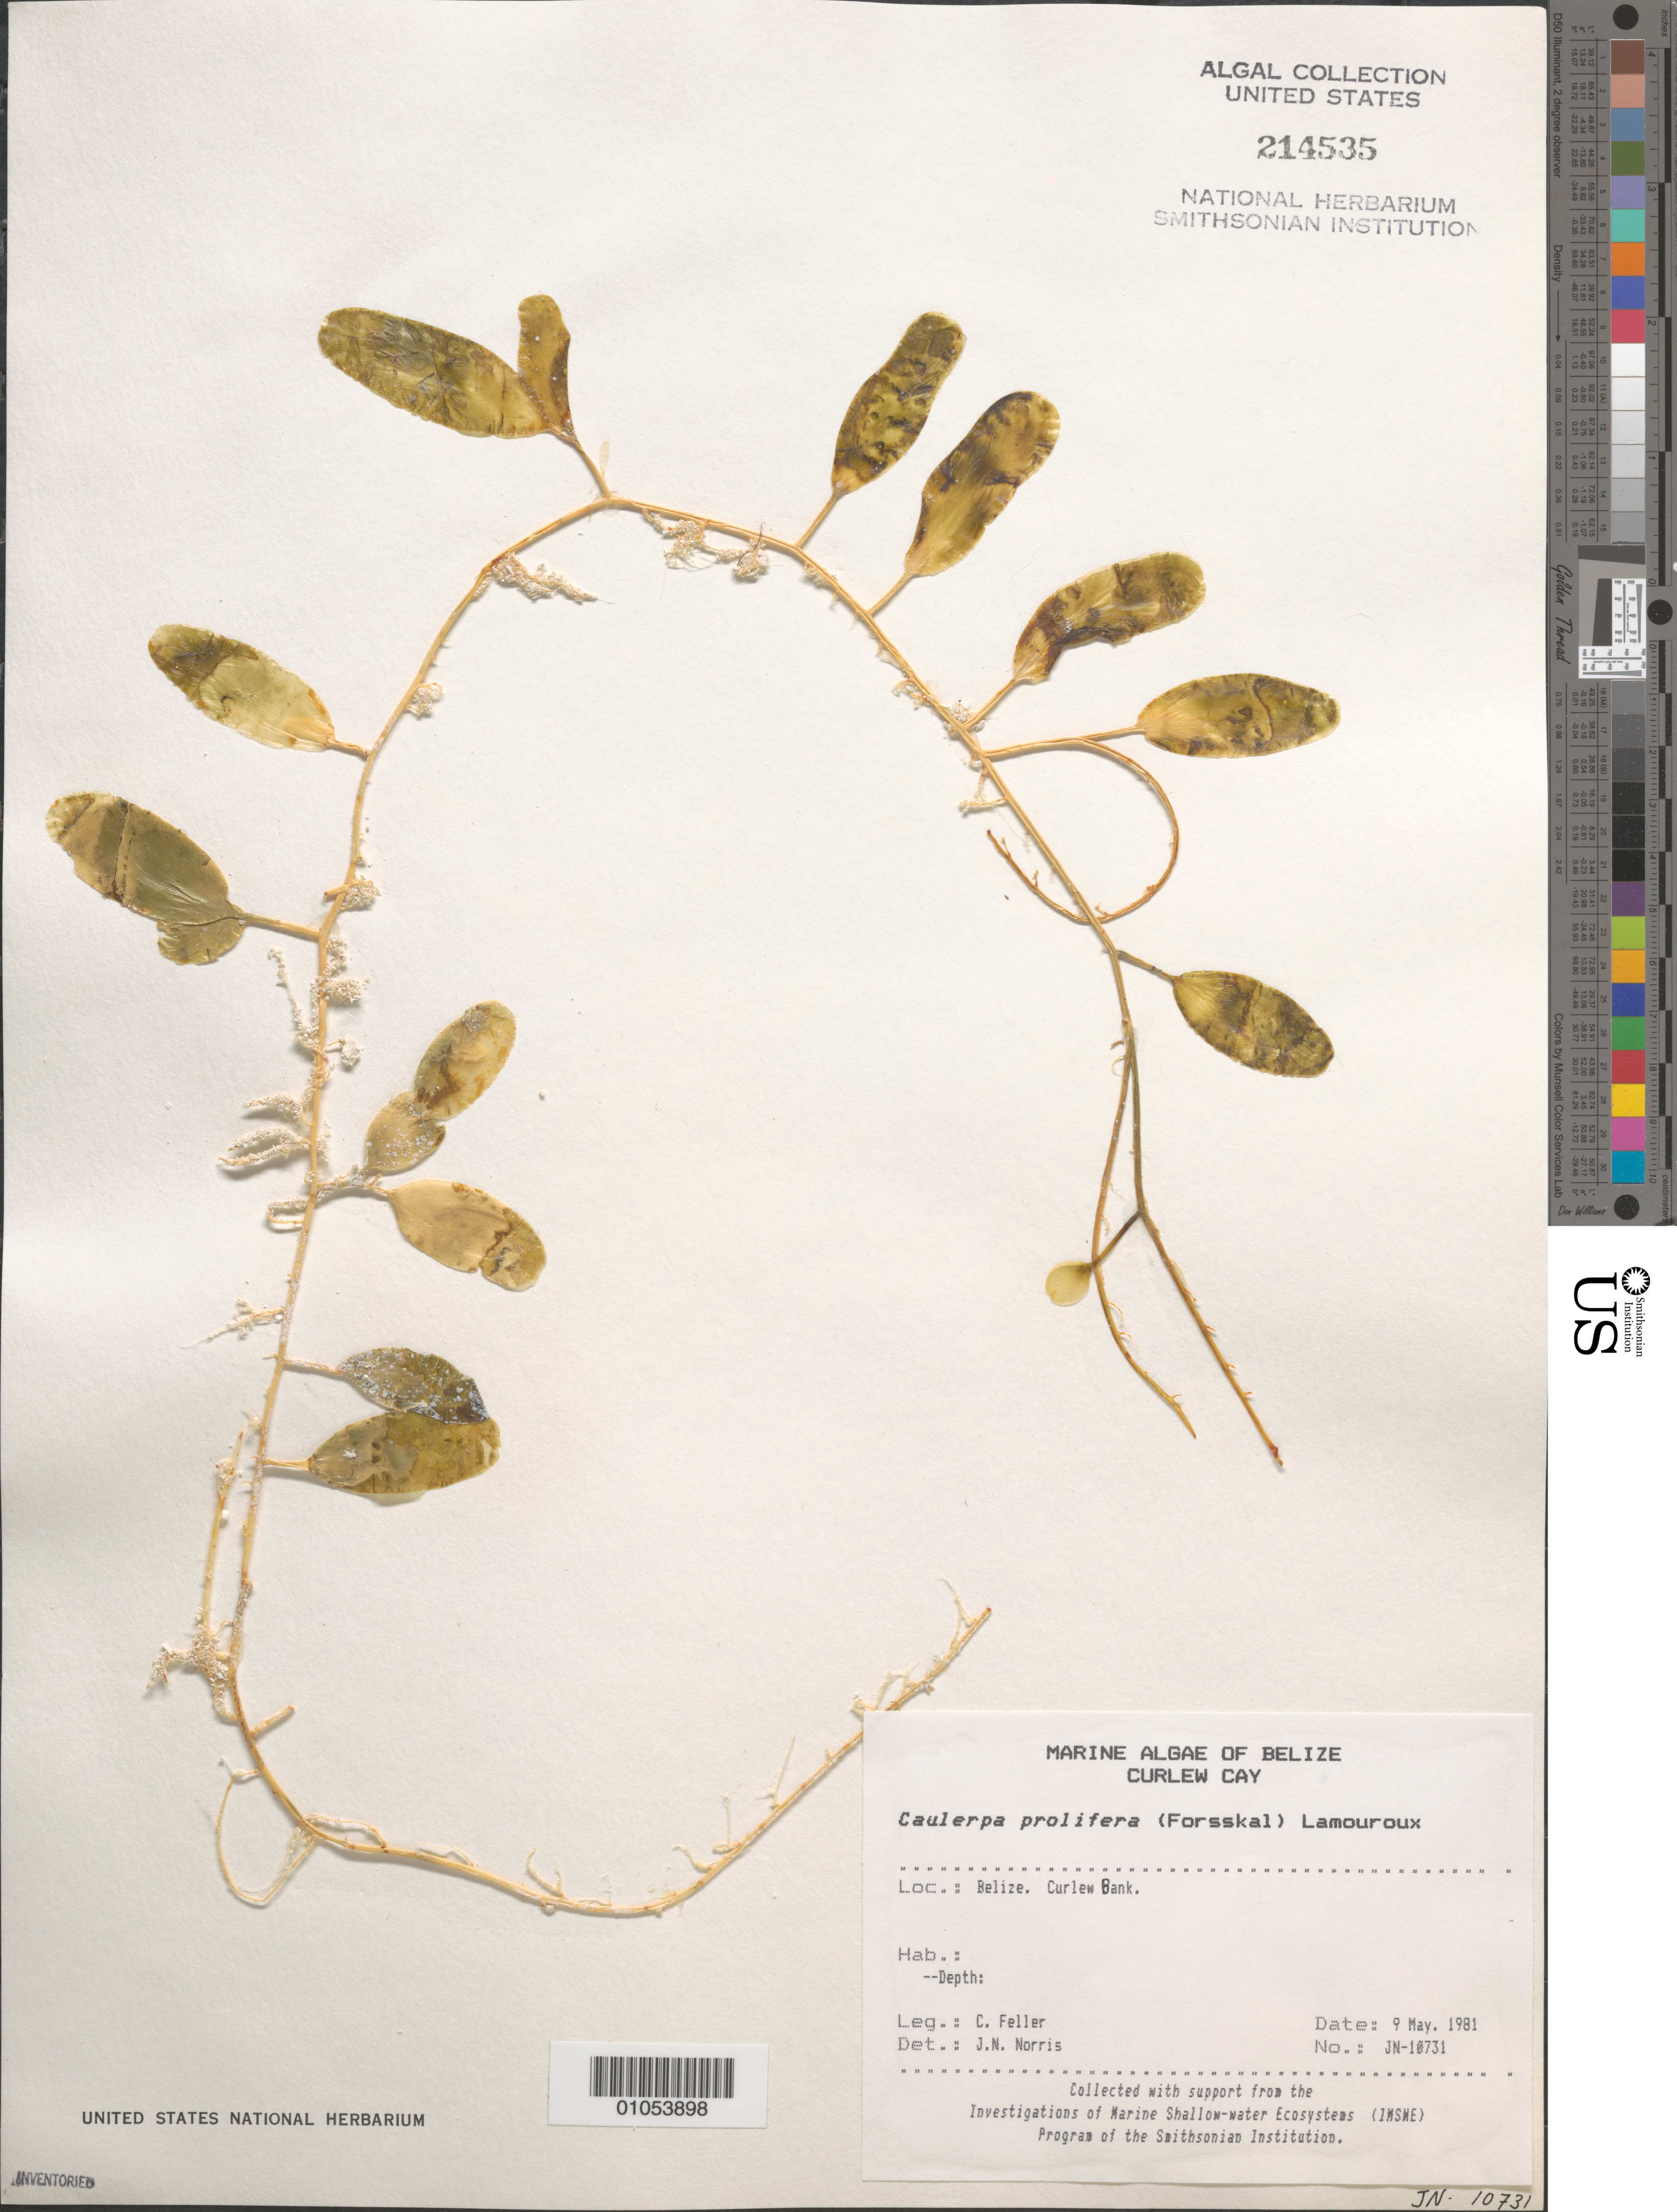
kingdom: Plantae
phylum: Chlorophyta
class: Ulvophyceae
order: Bryopsidales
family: Caulerpaceae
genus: Caulerpa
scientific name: Caulerpa prolifera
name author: (Forssk.) J.V.Lamouroux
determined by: Norris, James N.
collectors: C. Feller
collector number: JN-10731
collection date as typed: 09 May 1981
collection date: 1981-05-09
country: Belize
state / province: Stann Creek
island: Curlew Cay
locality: Curlew Bank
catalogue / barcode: US 214535